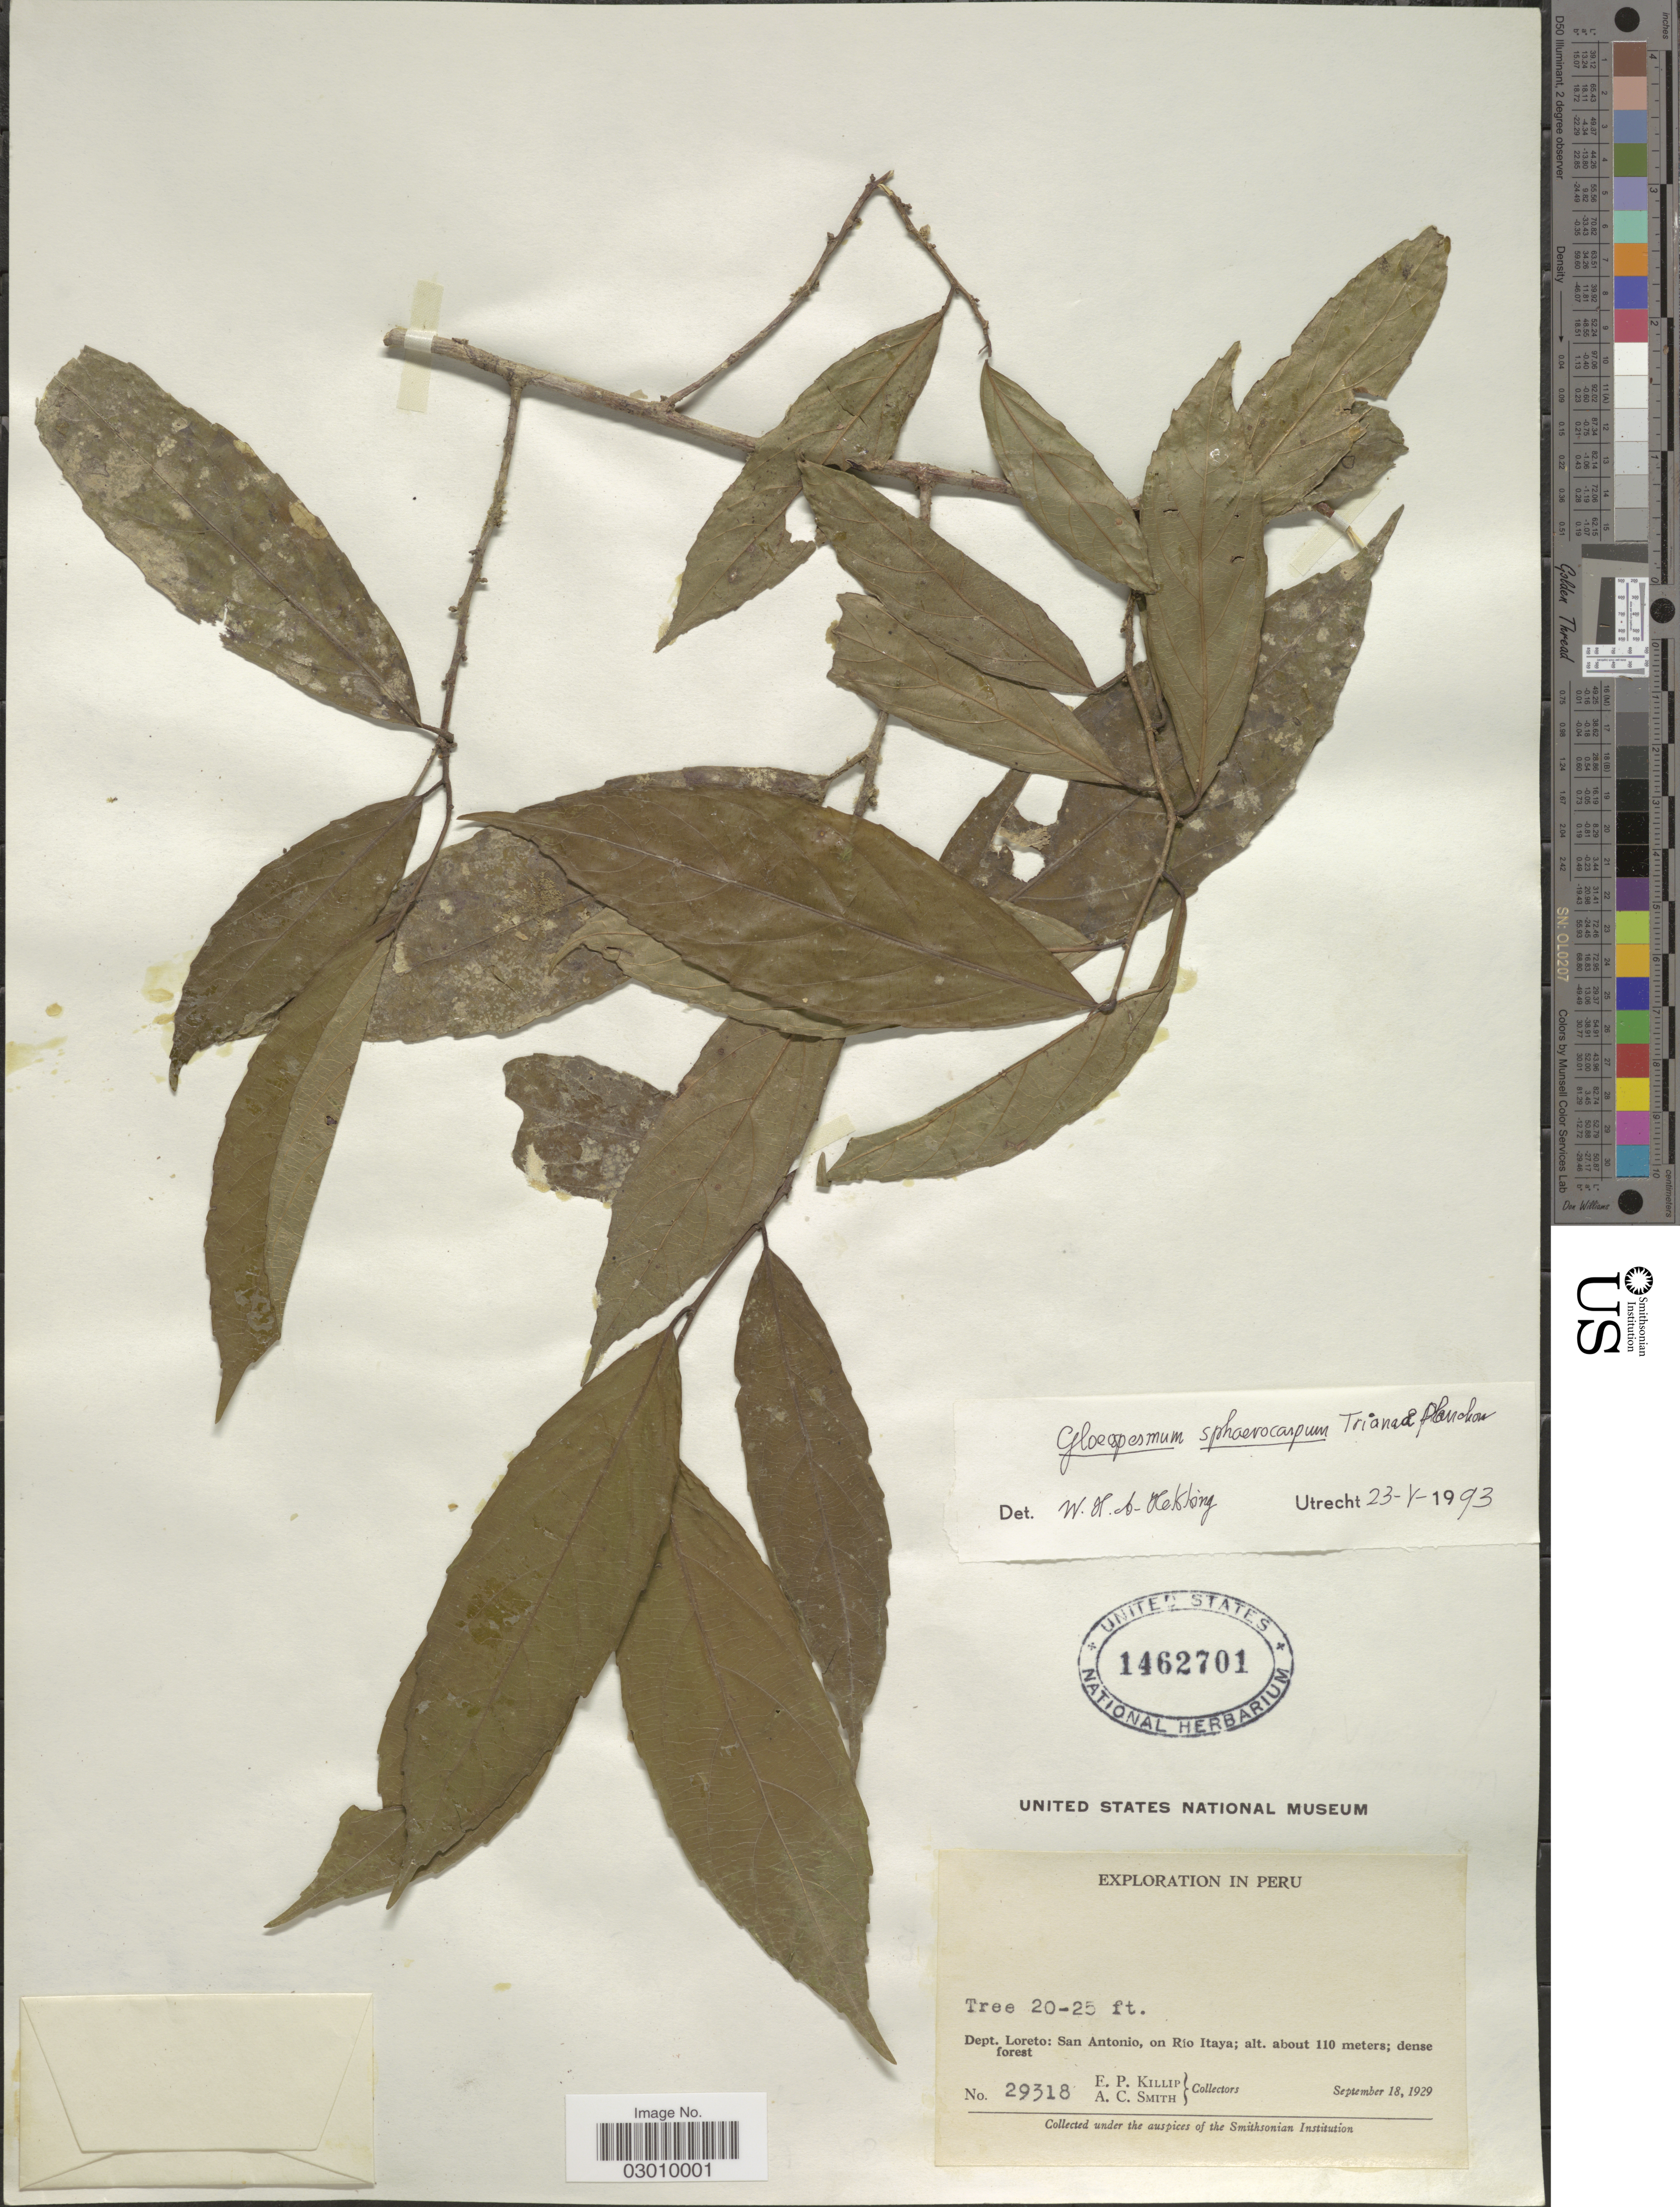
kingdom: Plantae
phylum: Tracheophyta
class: Magnoliopsida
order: Malpighiales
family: Violaceae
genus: Gloeospermum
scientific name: Gloeospermum sphaerocarpum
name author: Triana & Planch.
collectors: E. P. Killip & A. C. Smith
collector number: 29318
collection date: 1929-09-18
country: Peru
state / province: Loreto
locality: Dept. Loreto: San Antonio, on Río Itaya.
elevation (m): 110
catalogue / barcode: US 1462701